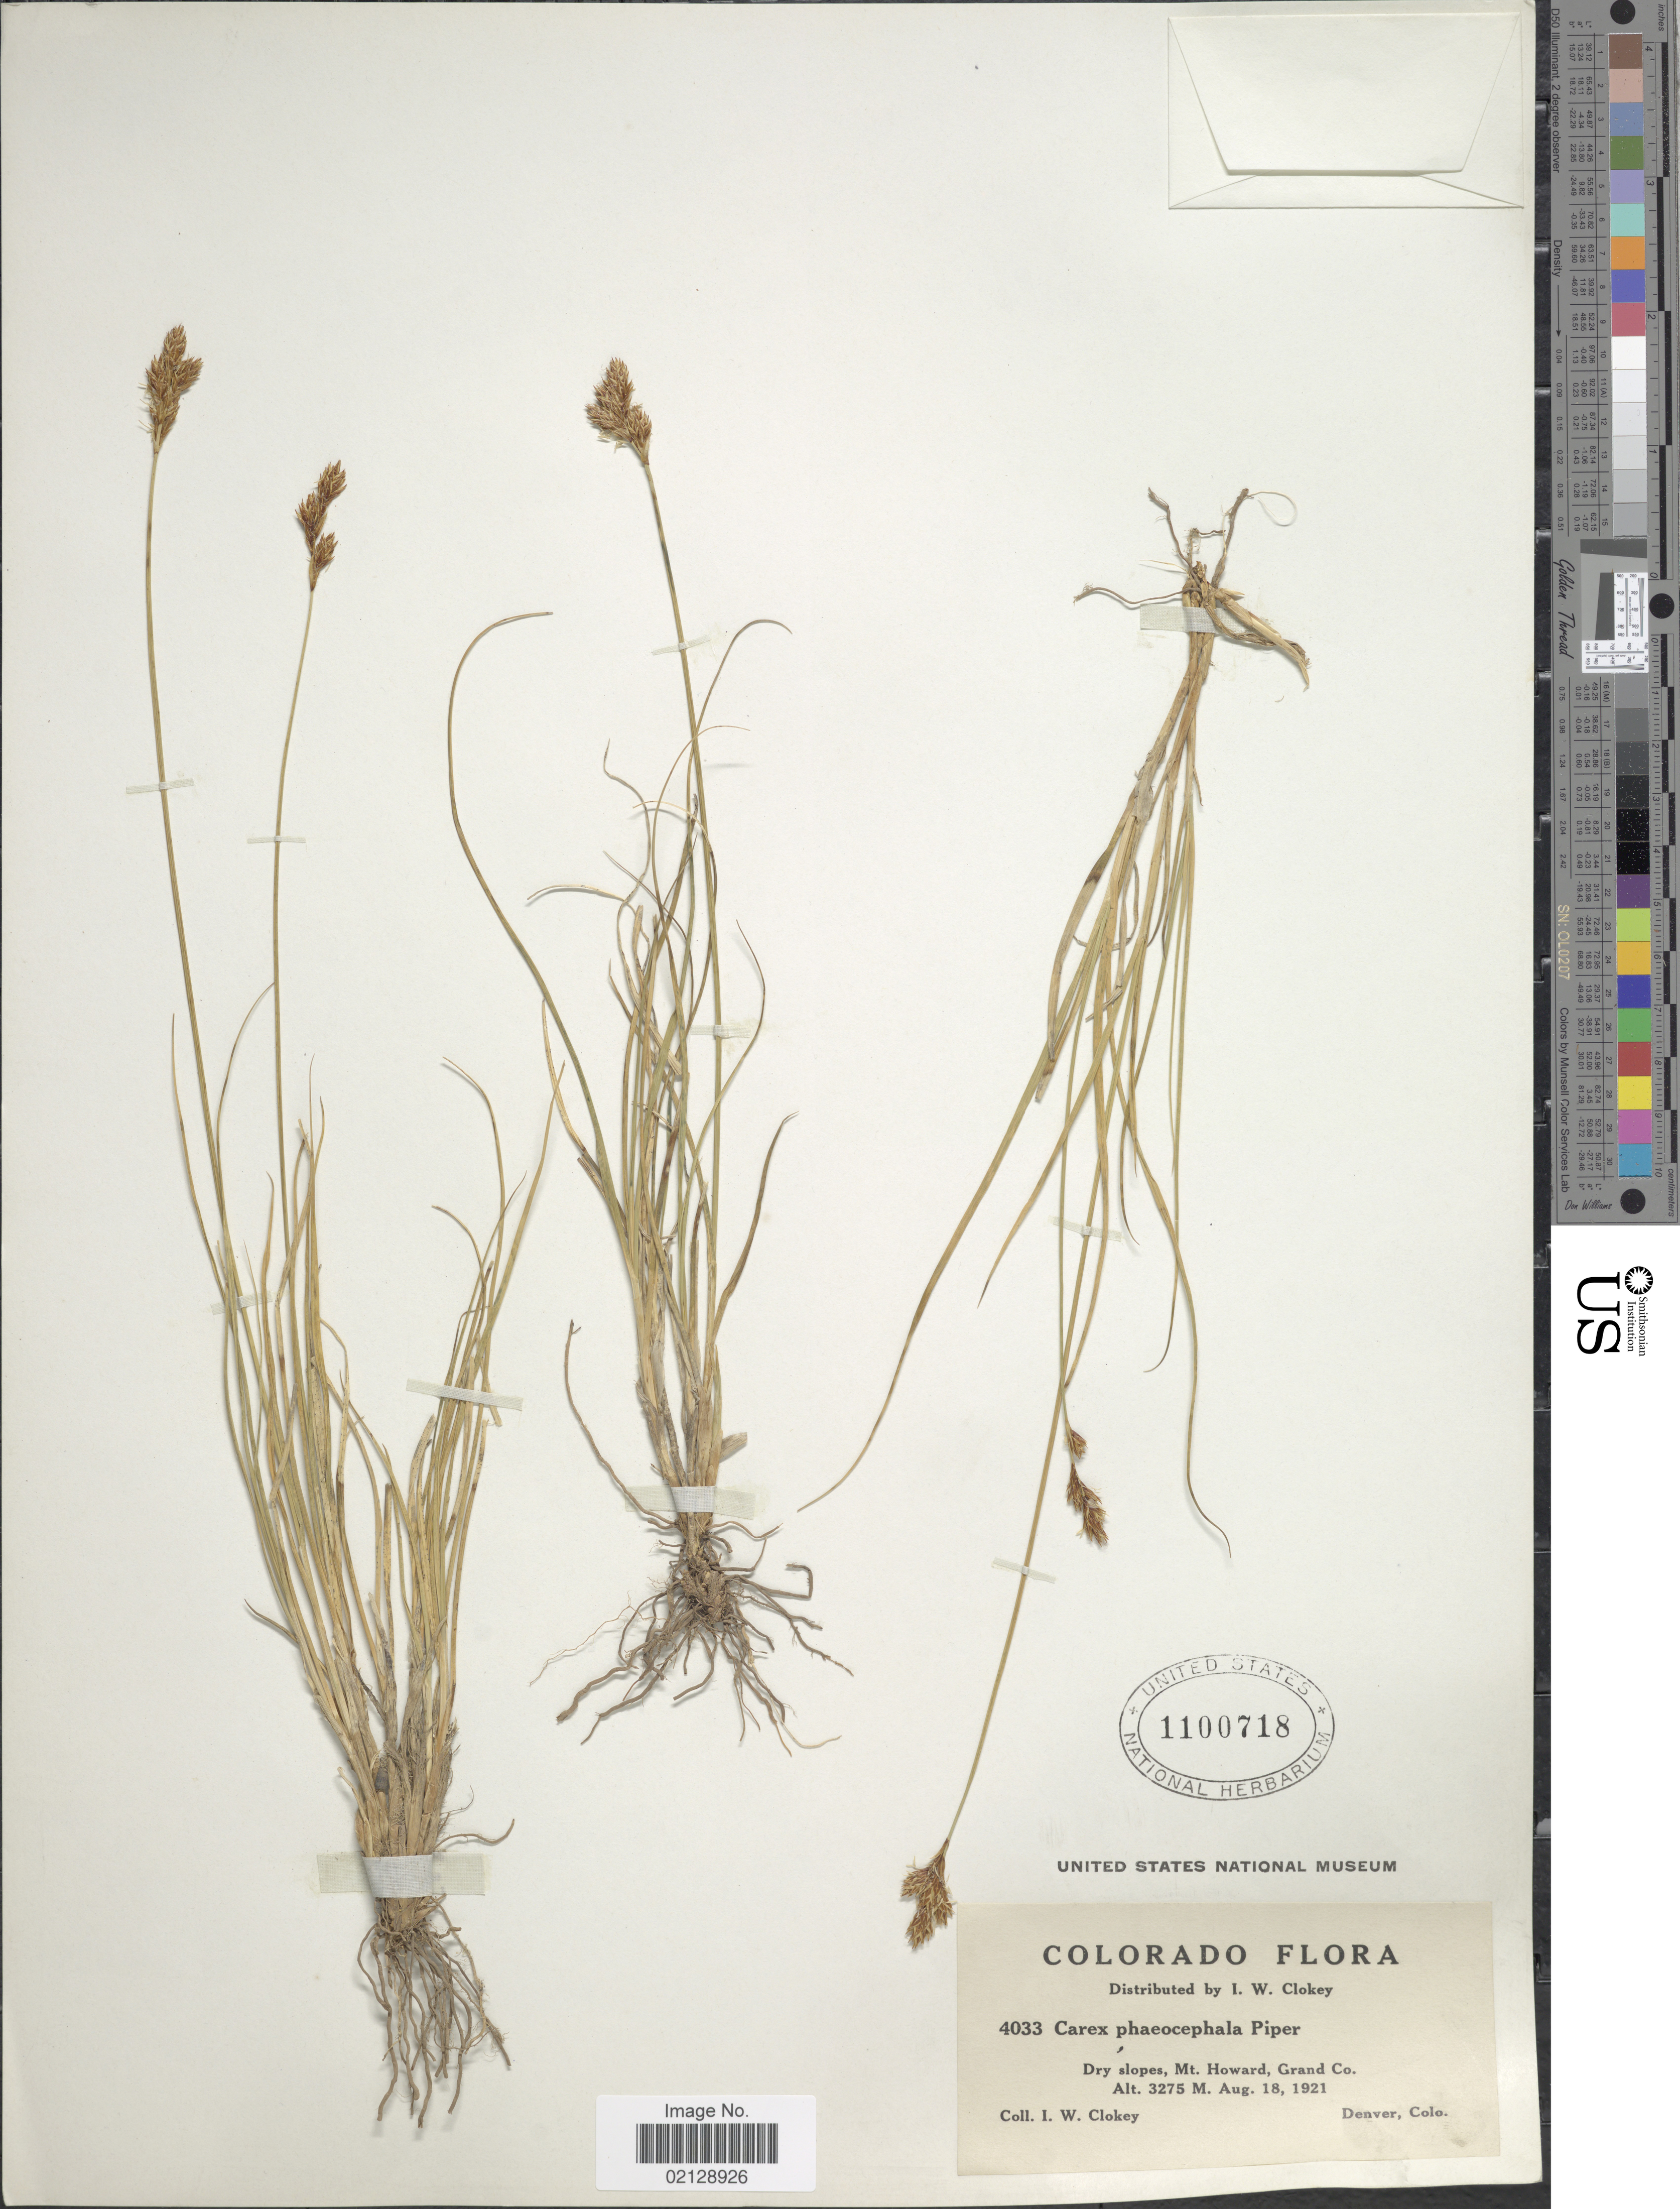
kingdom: Plantae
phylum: Tracheophyta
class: Liliopsida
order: Poales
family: Cyperaceae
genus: Carex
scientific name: Carex phaeocephala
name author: Piper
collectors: I. W. Clokey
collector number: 4033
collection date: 1921-08-18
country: United States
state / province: Colorado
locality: Dry slopes, Mt. Howard, Grand Co., Denver Colo.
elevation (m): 3275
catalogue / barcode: US 1100718